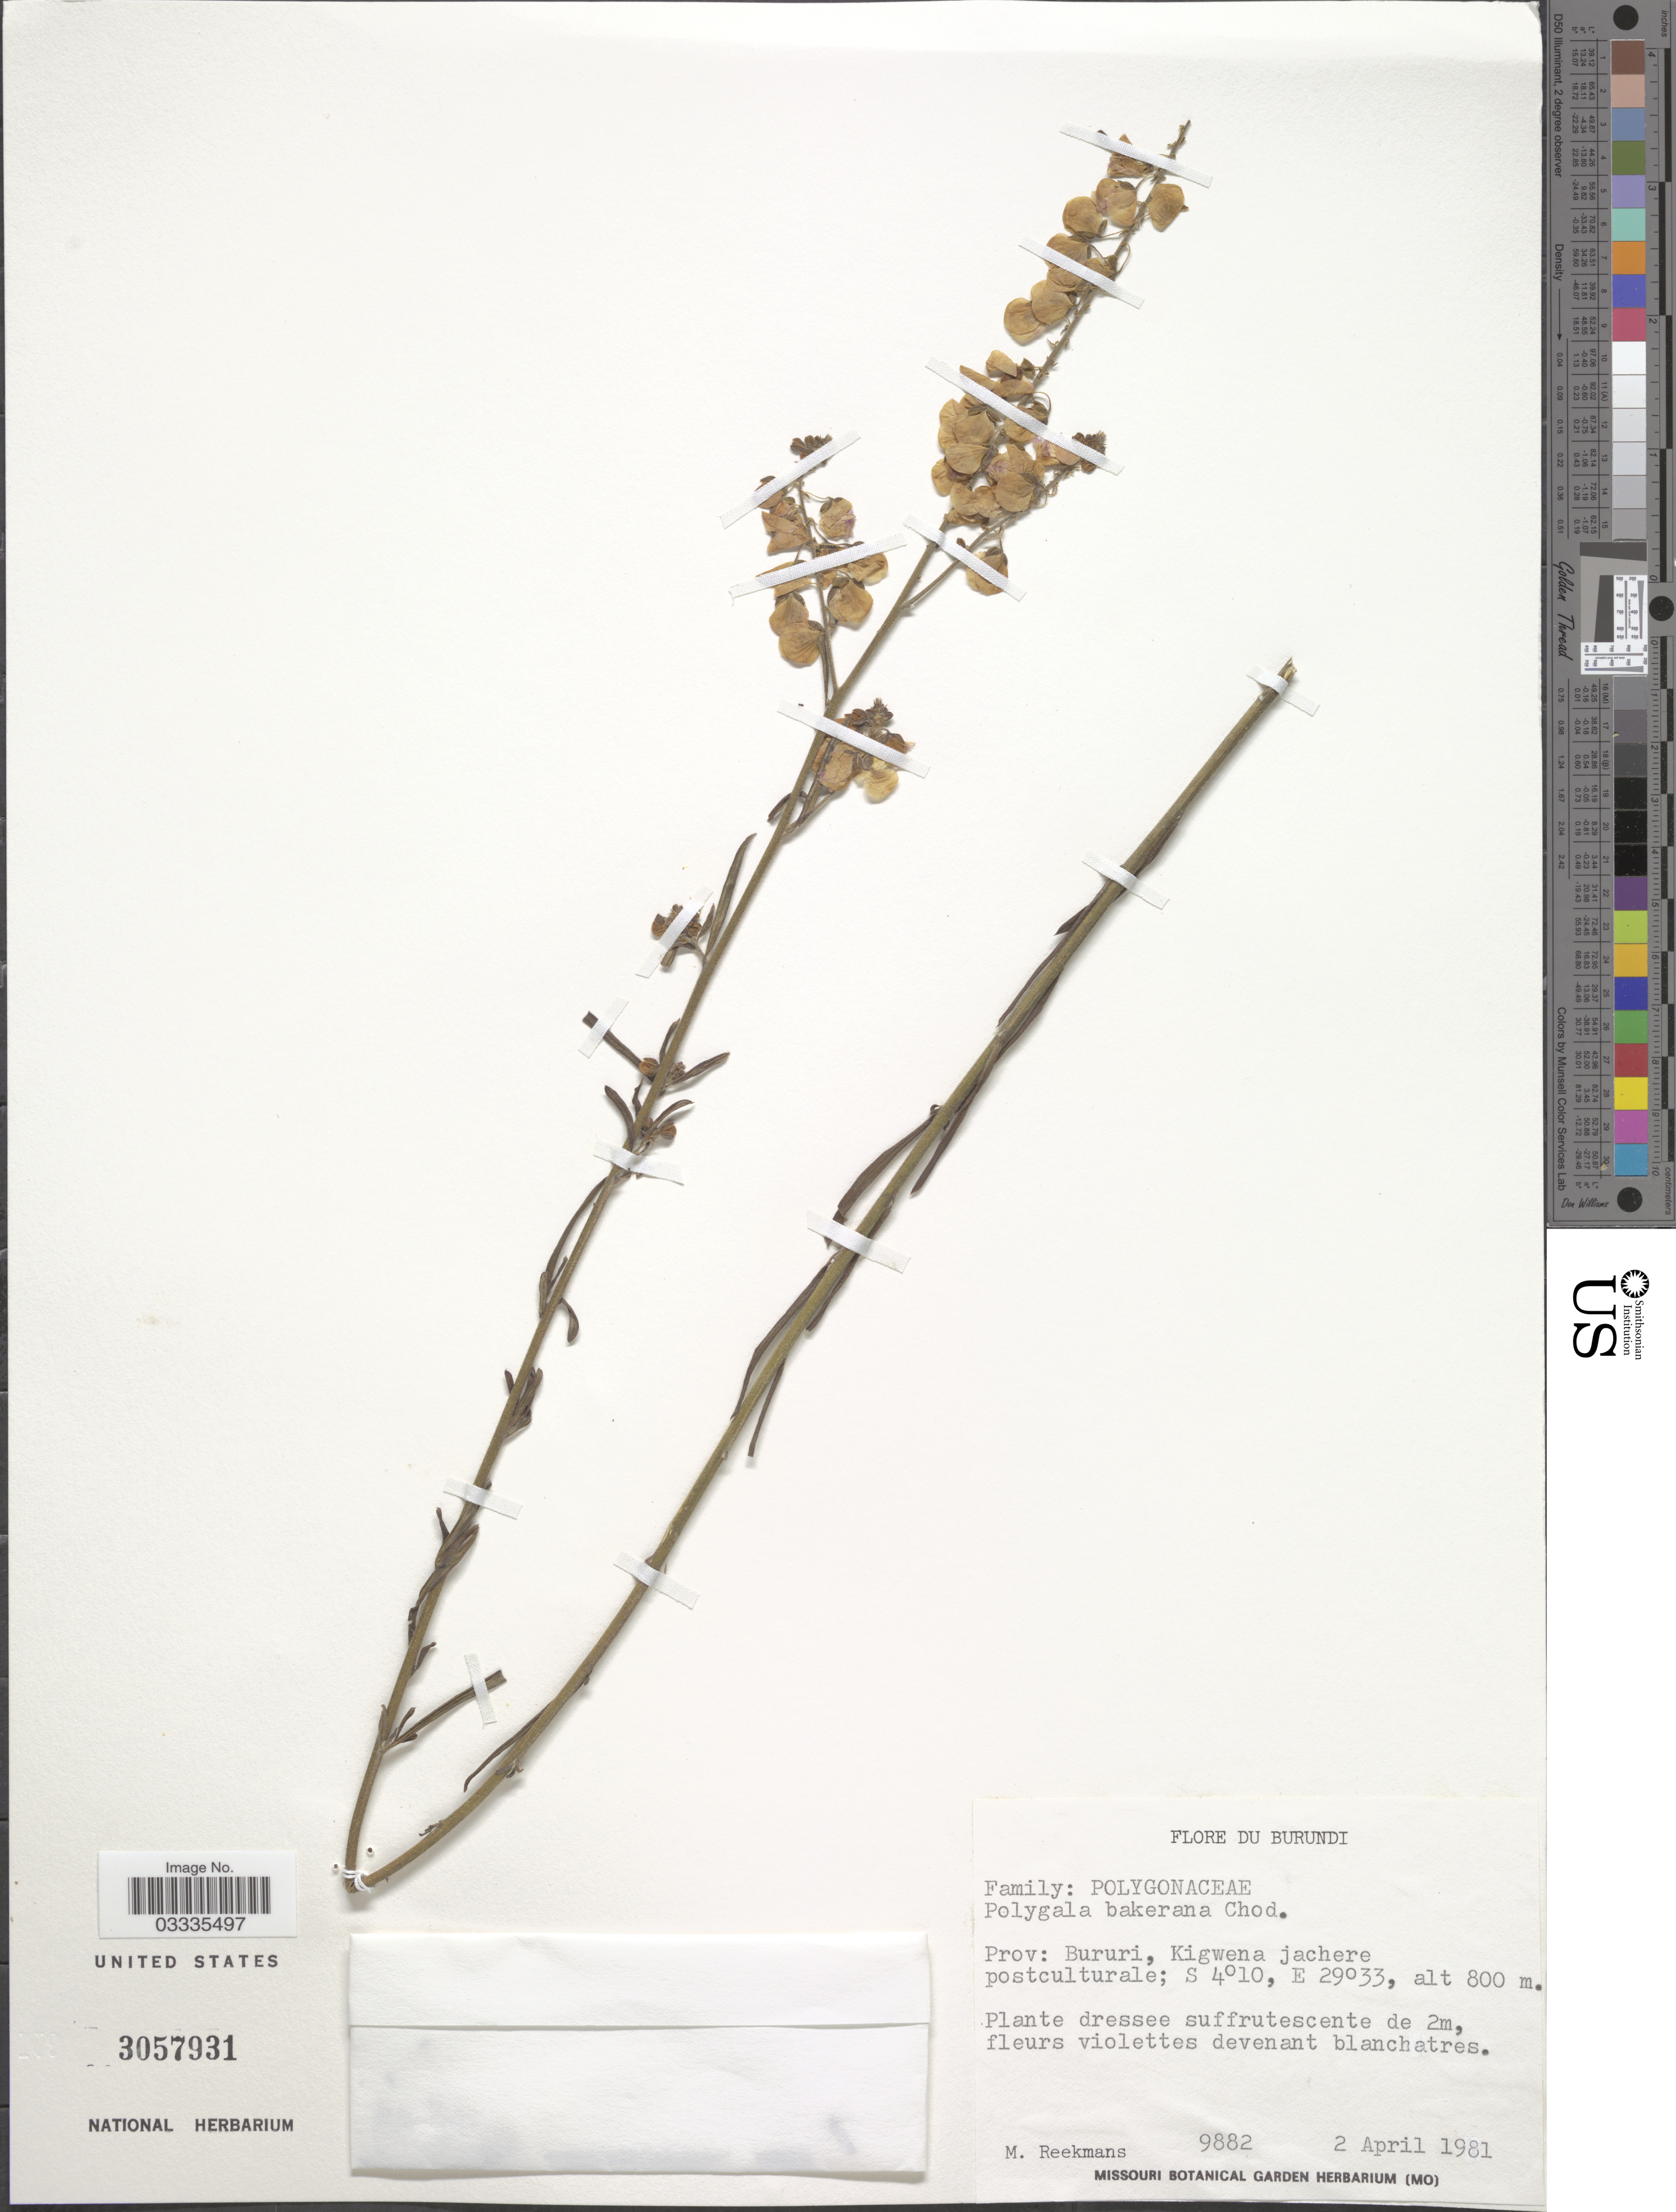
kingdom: Plantae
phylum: Tracheophyta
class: Magnoliopsida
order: Fabales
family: Polygalaceae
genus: Polygala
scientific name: Polygala bakeriana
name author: Chodat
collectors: M. Reekmans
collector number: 9882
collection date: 1981-04-02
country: Burundi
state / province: Bururi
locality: Kigwena jachere, postculturale.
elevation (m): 800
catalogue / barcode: US 3057931